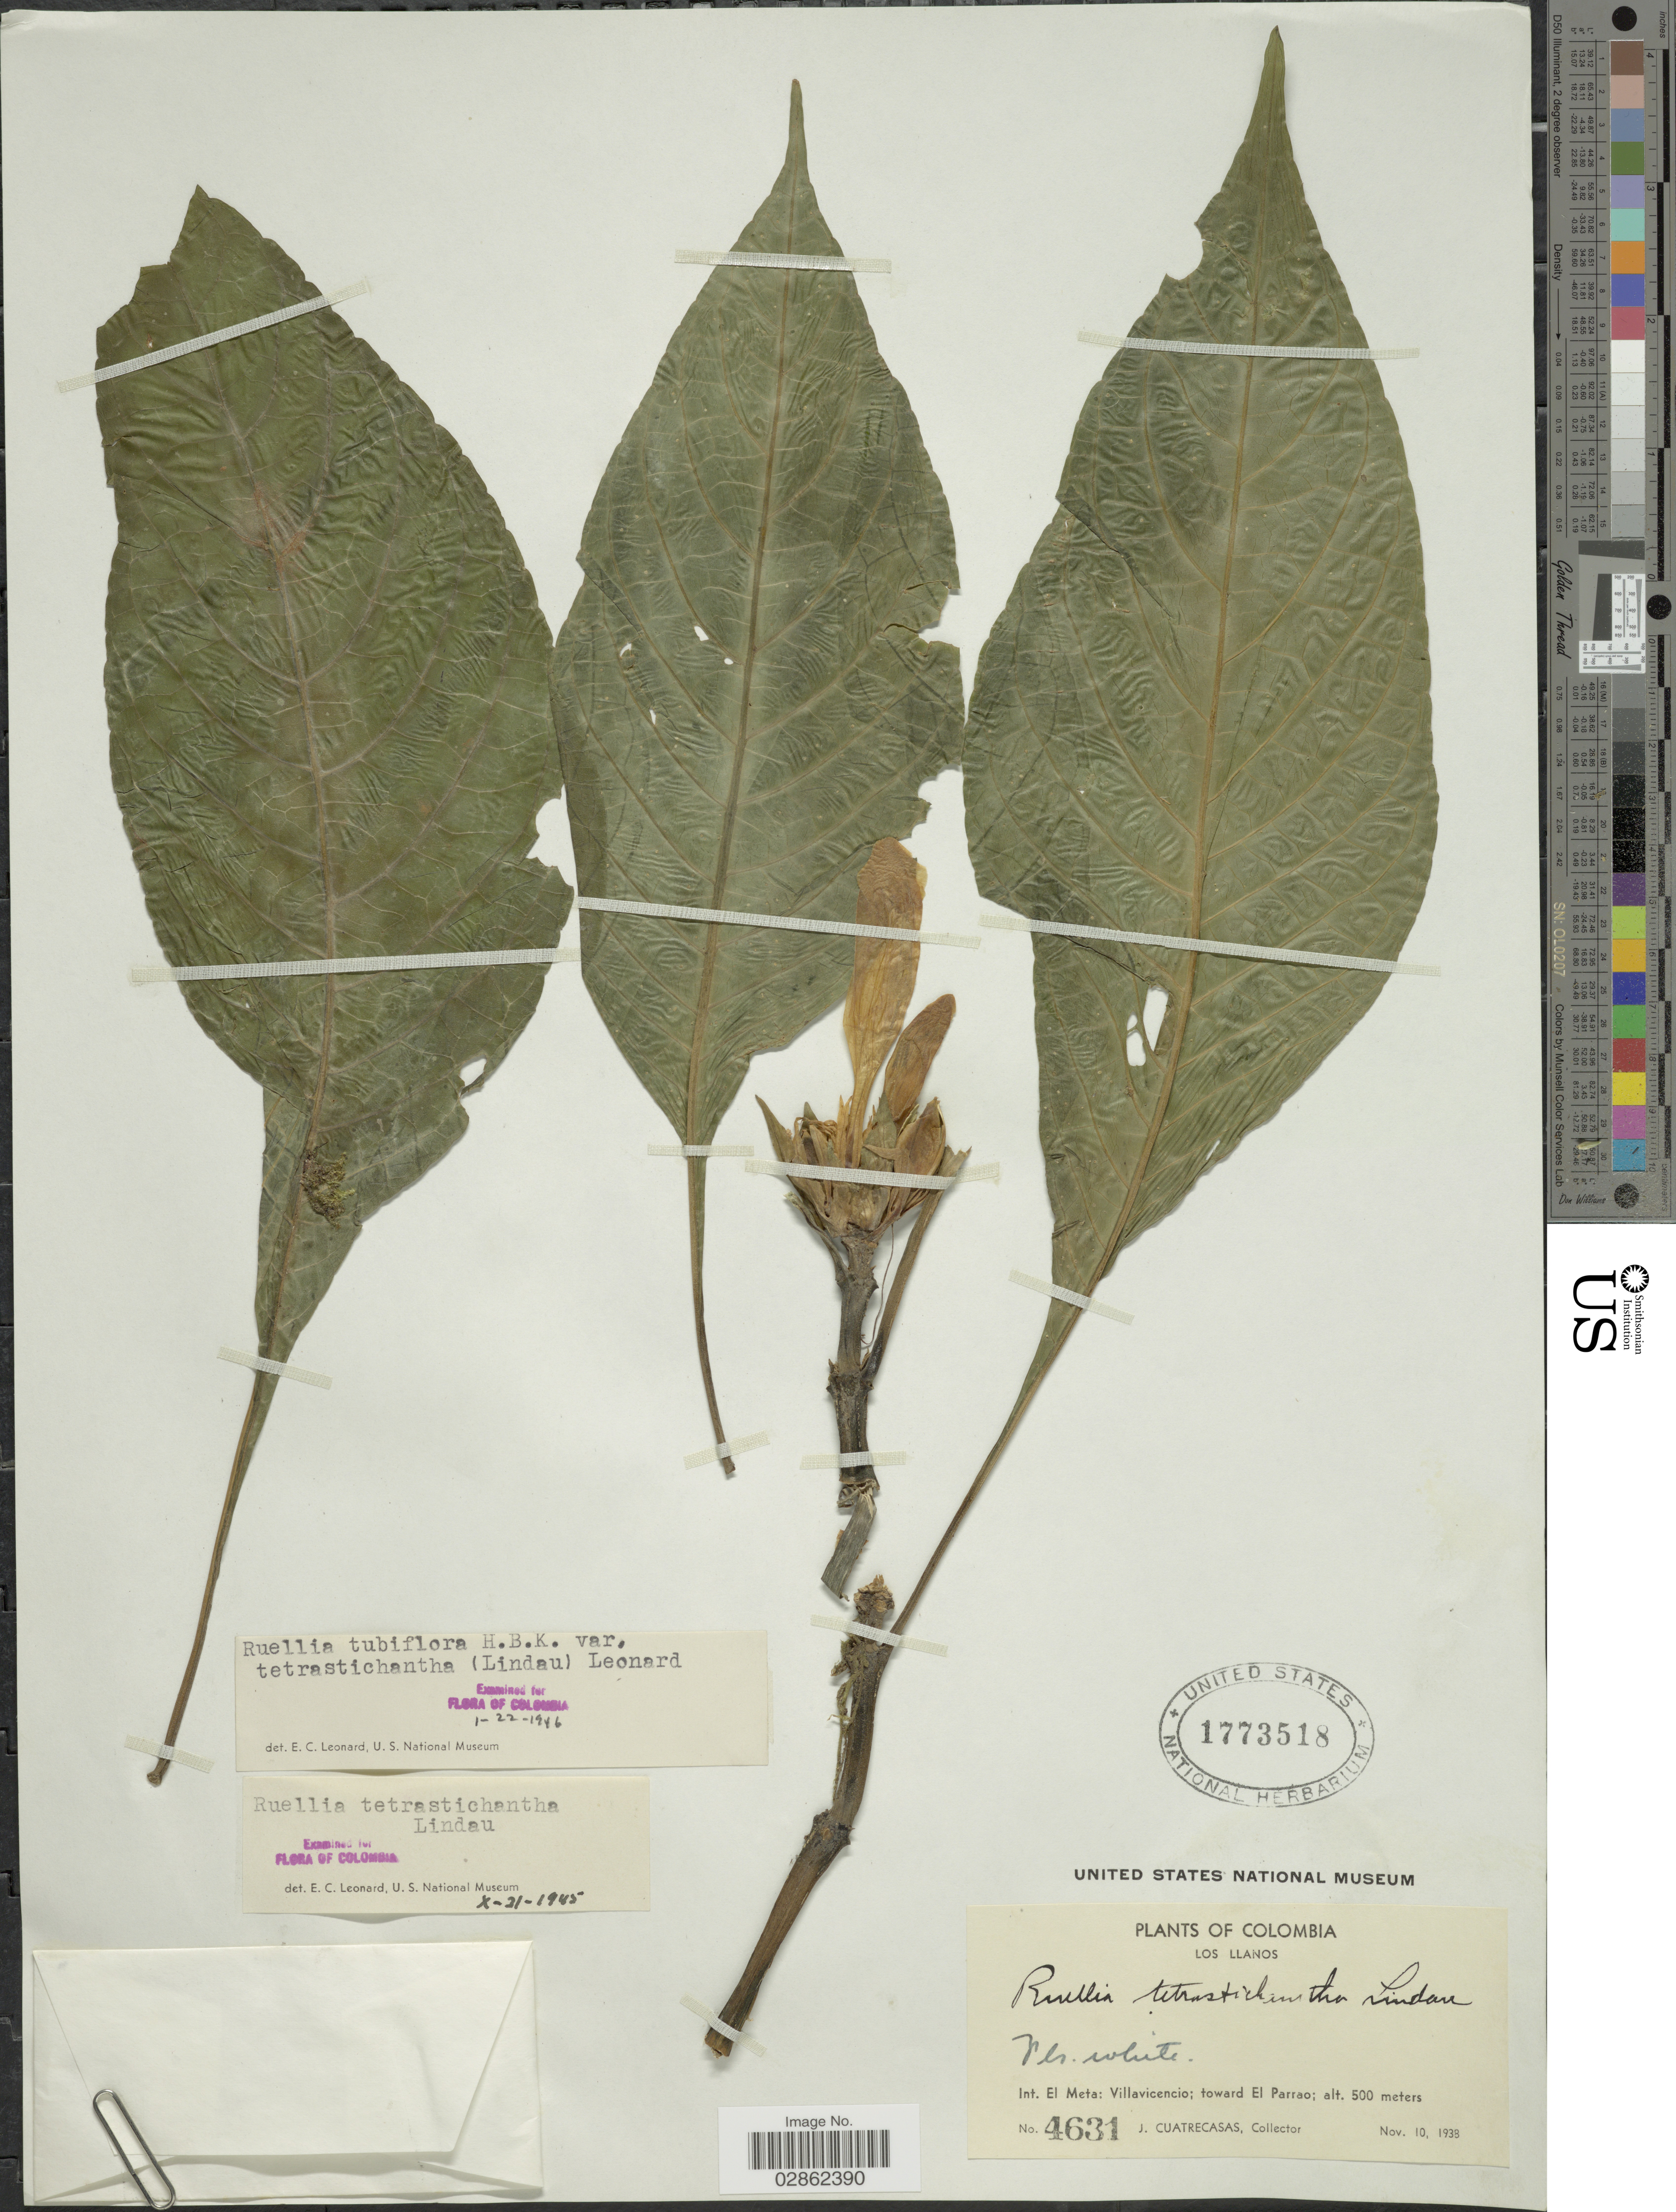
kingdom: Plantae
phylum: Tracheophyta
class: Magnoliopsida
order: Lamiales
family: Acanthaceae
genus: Ruellia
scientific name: Ruellia tubiflora var. tetrastichantha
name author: Kunth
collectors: J. Cuatrecasas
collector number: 4631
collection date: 1938-11-10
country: Colombia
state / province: Meta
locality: Los Llanos. Int. El Meta: Villavicencio; toward El Parrao.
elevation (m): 500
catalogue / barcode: US 1773518